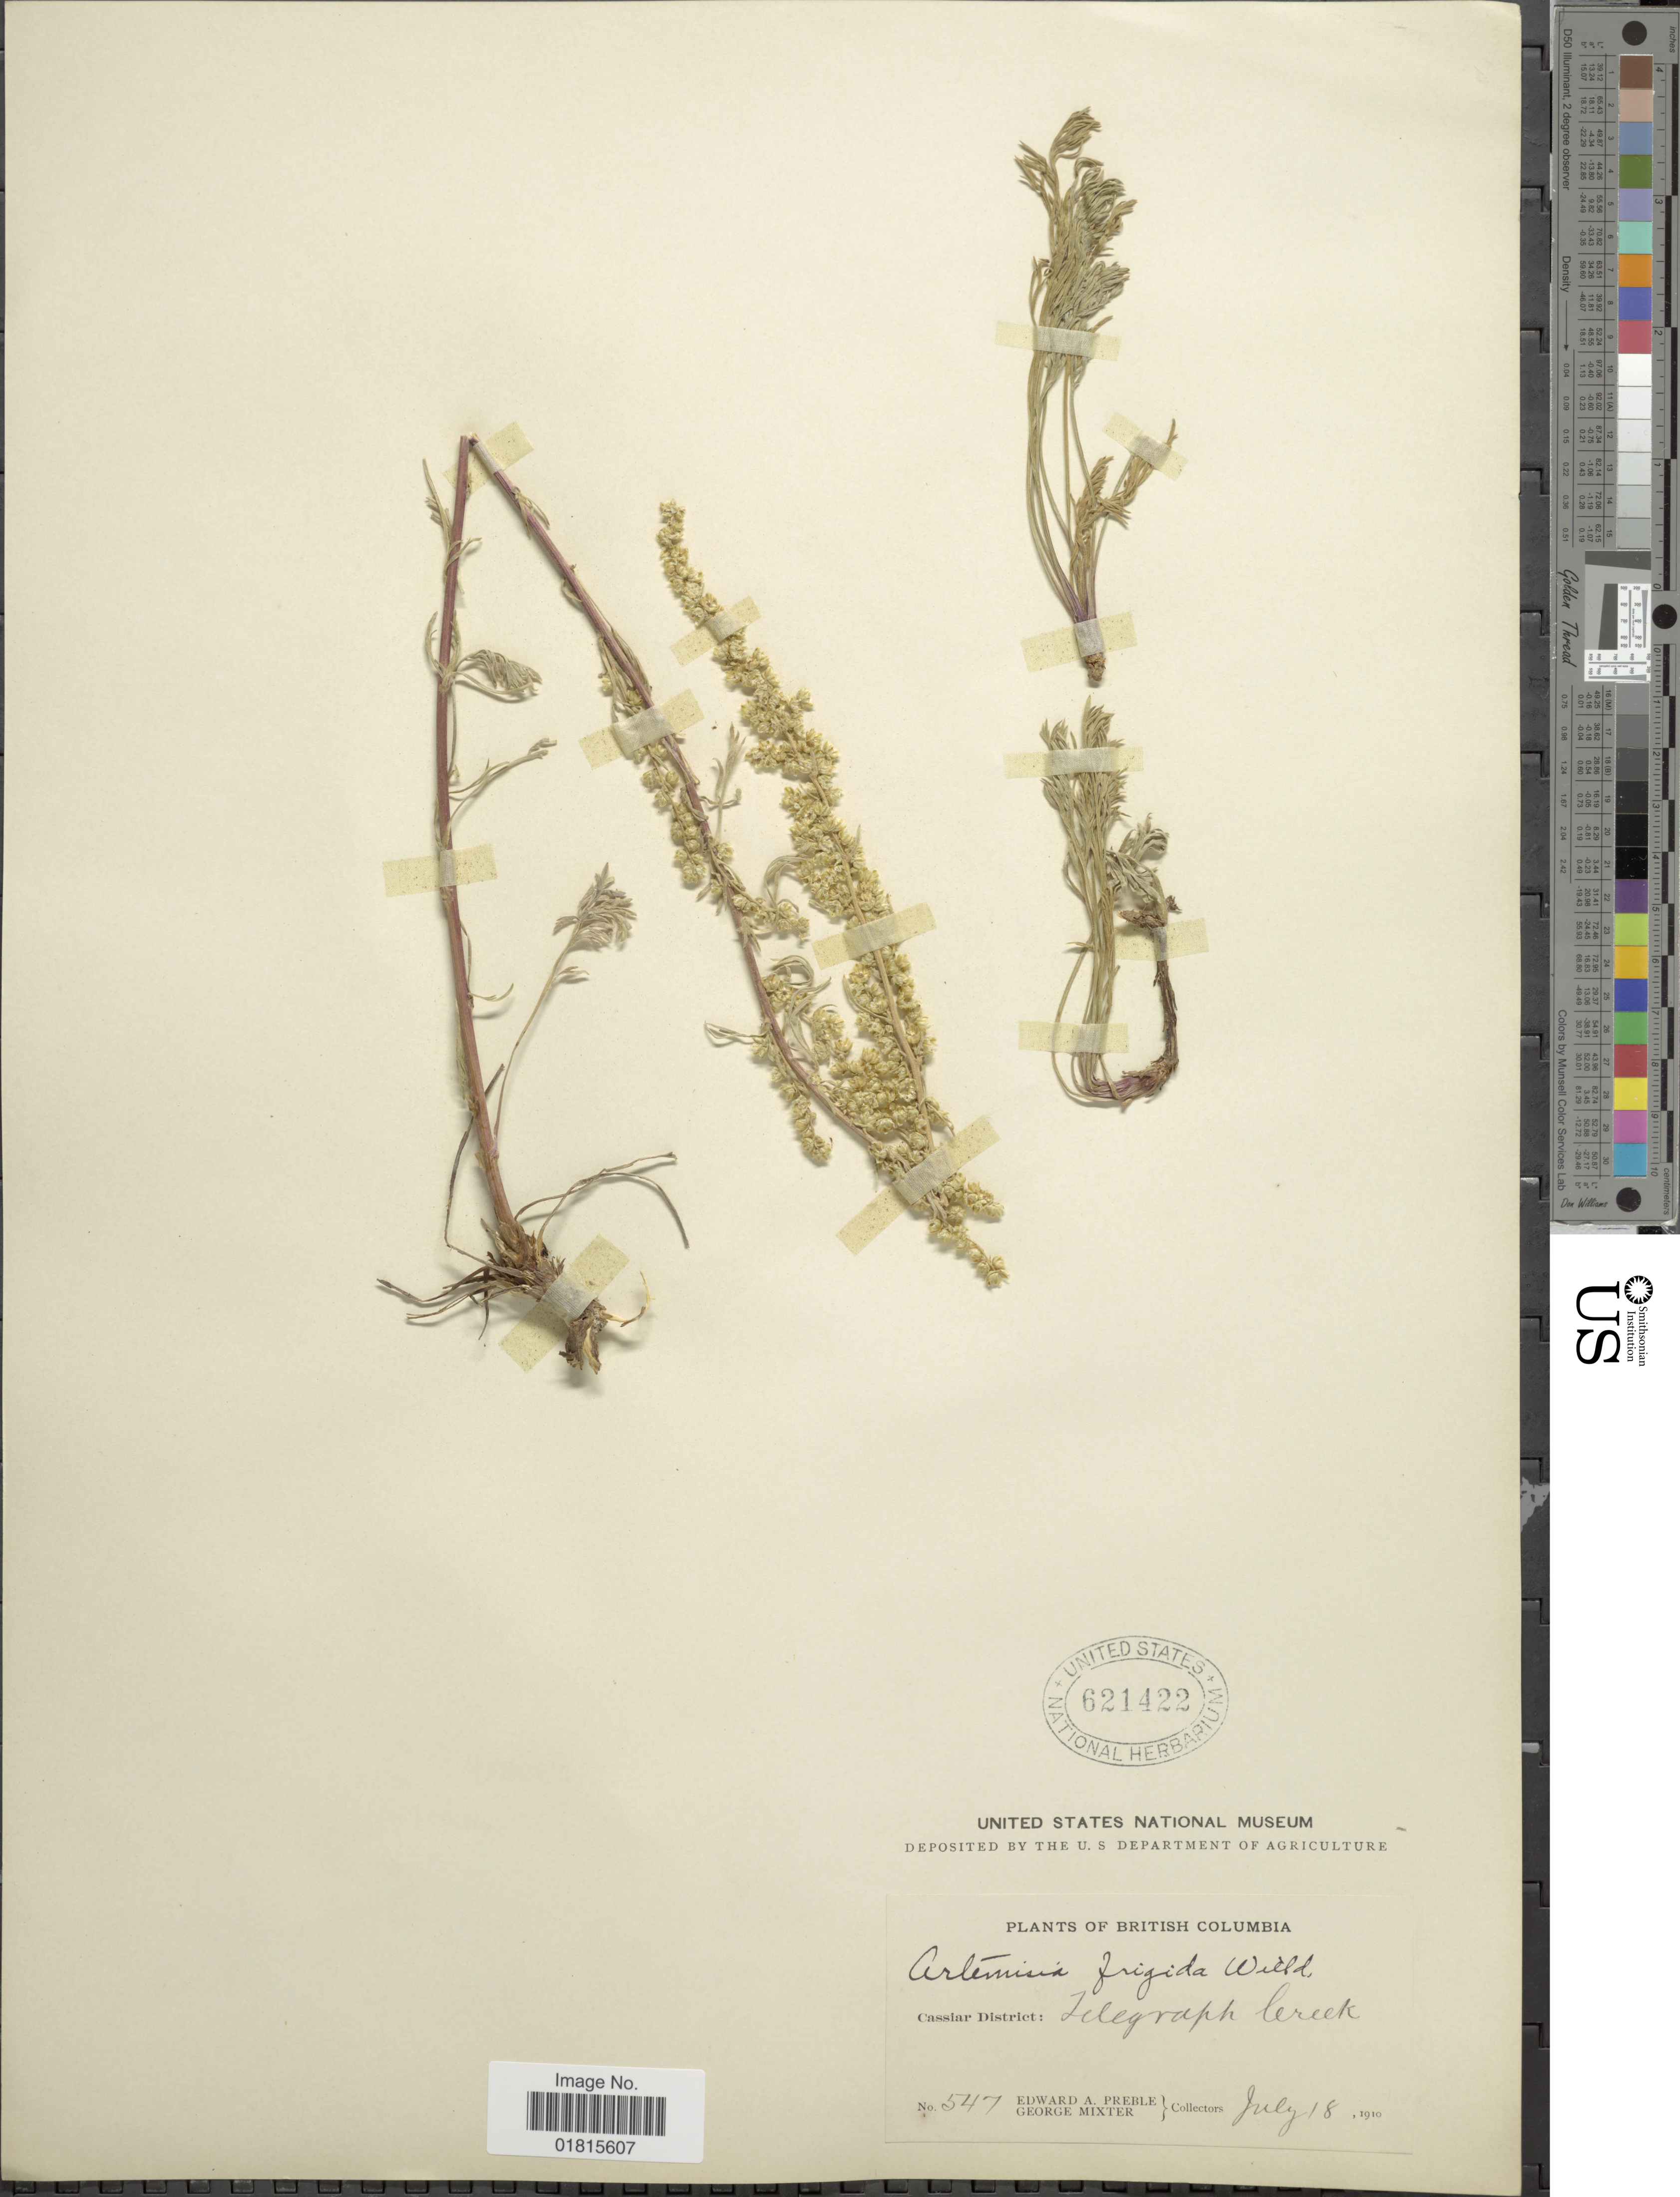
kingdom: Plantae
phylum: Tracheophyta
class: Magnoliopsida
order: Asterales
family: Asteraceae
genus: Artemisia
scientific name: Artemisia frigida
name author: Willd.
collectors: E. Preble & G. Mixter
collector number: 547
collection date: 1910-07-18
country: Canada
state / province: British Columbia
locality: Cassiar District: Telegraph Creek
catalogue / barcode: US 621422